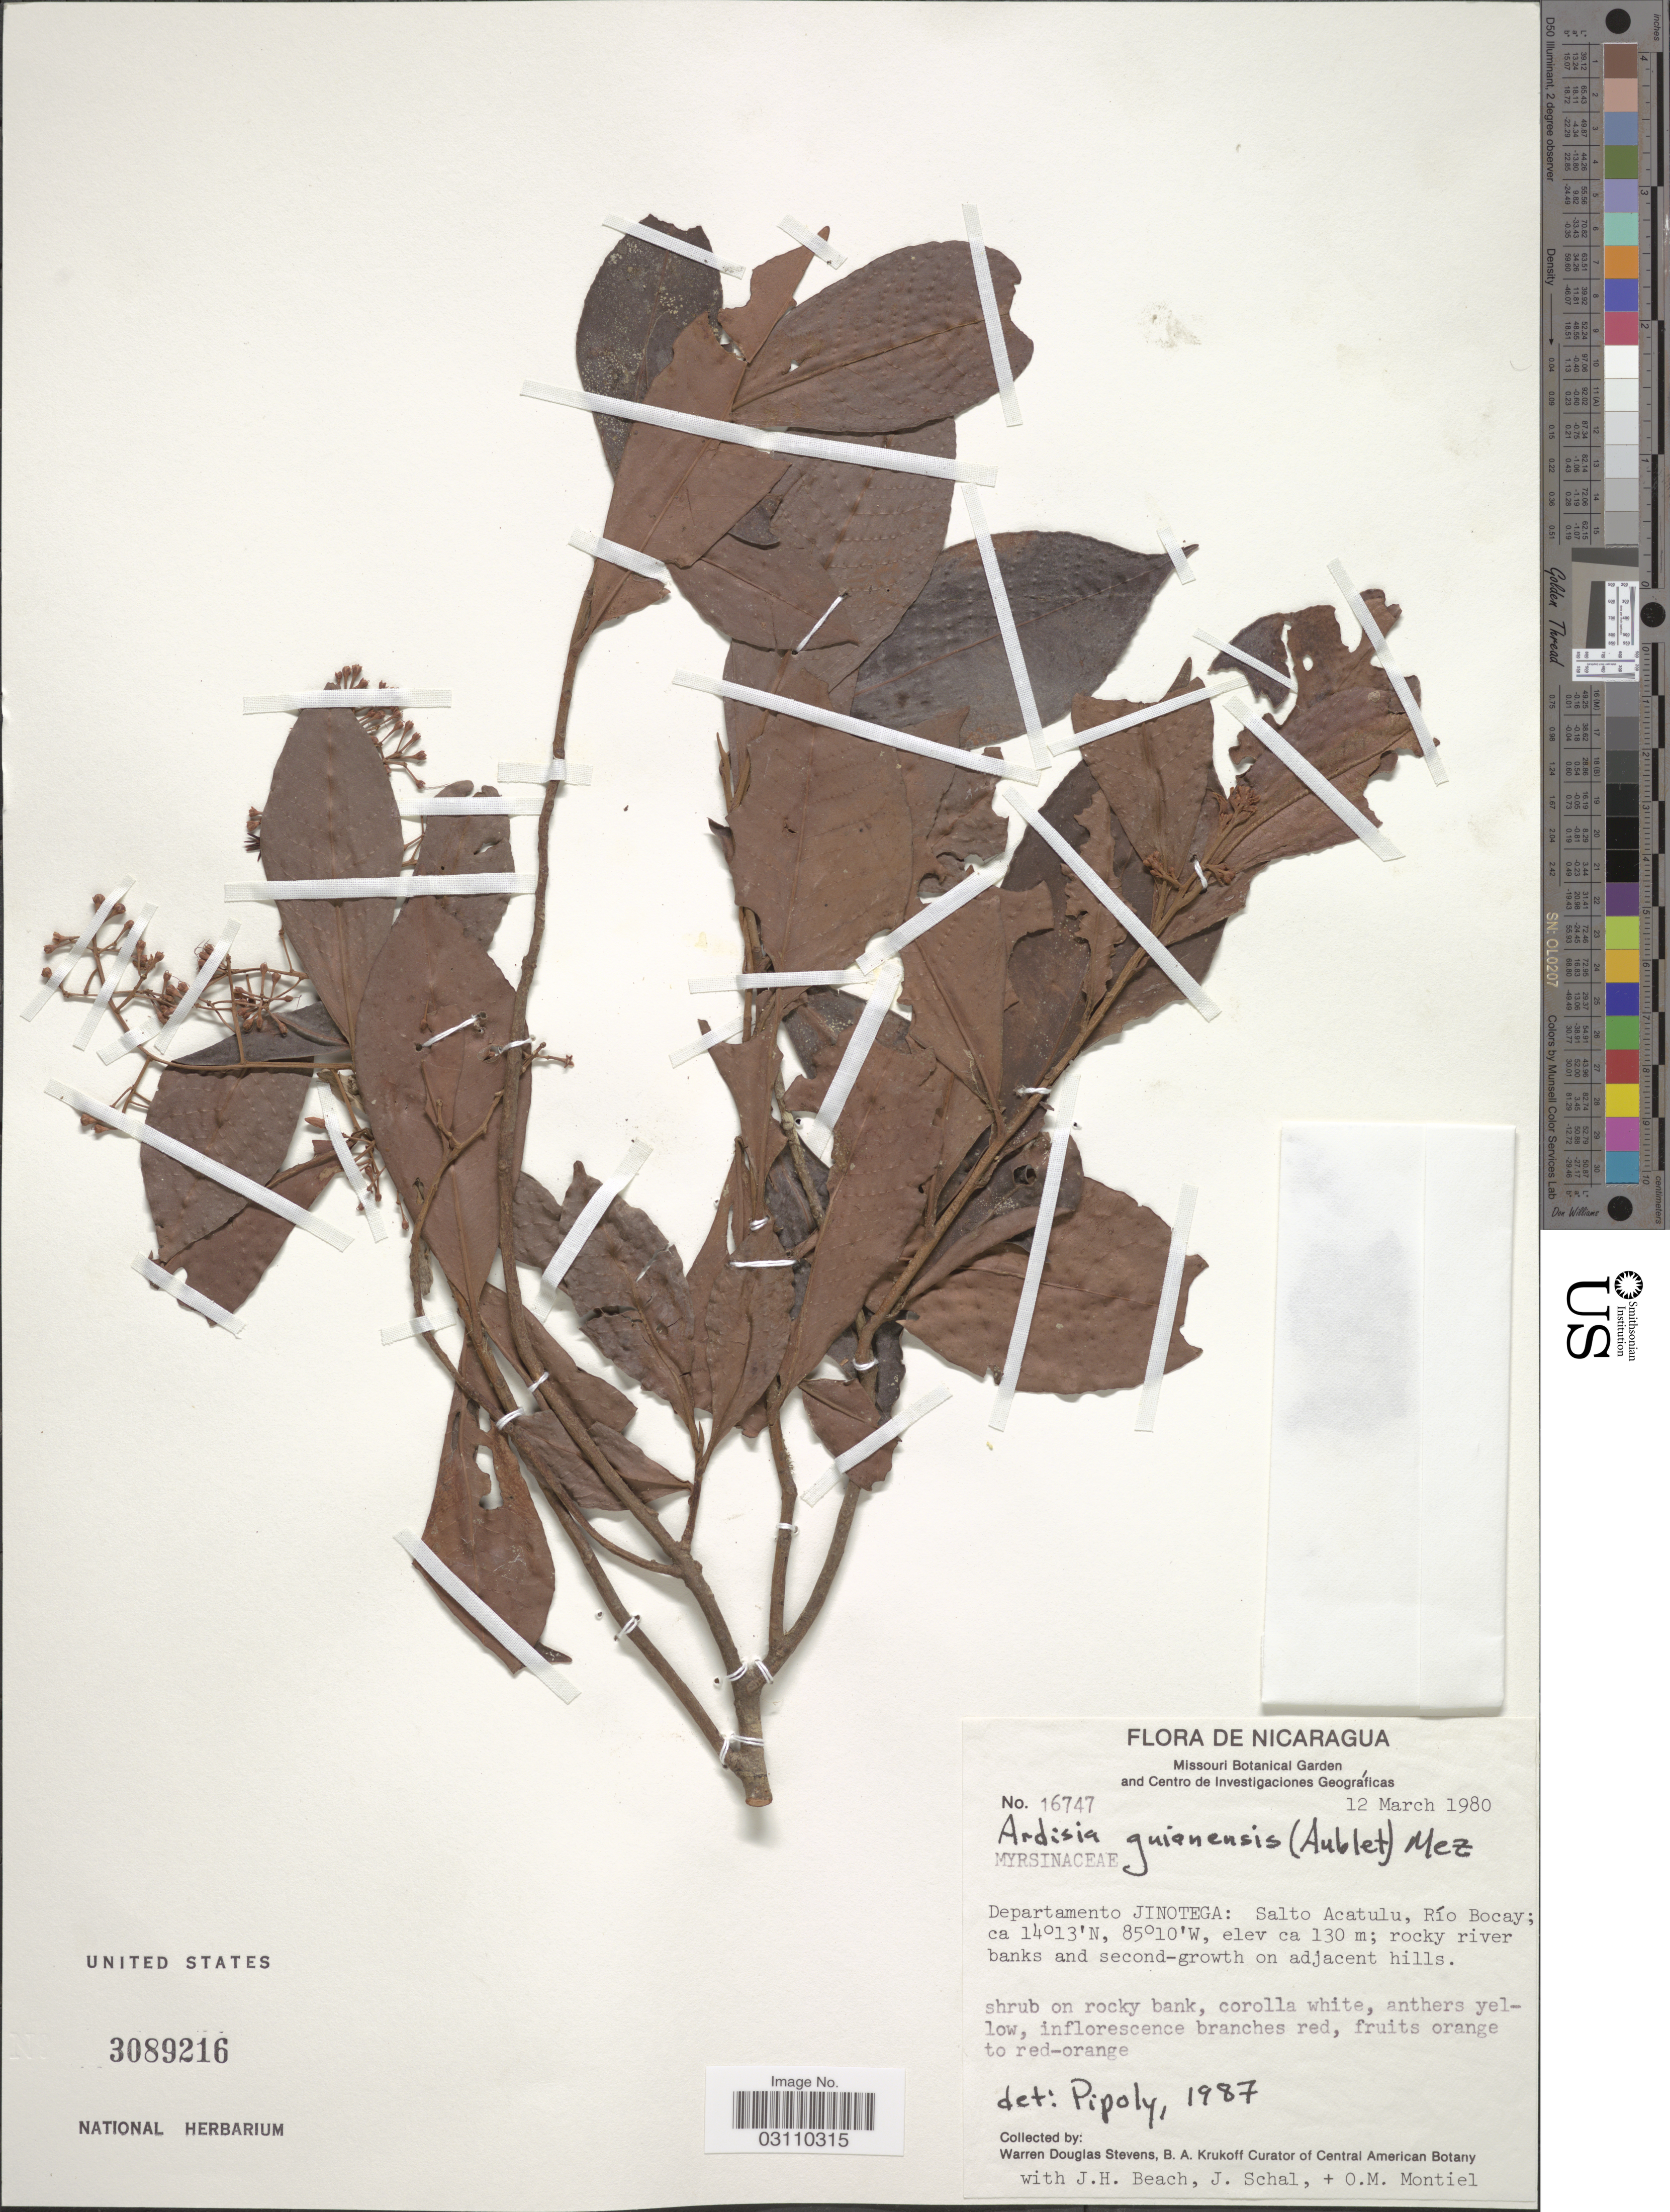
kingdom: Plantae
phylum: Tracheophyta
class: Magnoliopsida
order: Ericales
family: Primulaceae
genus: Ardisia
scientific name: Ardisia guianensis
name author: (Aubl.) Mez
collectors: W. D. Stevens, J. Beach, J. Schal & O. Montiel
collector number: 16747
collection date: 1980-03-12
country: Nicaragua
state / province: Jinotega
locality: Departamento Jinotega: Salto Acatulu, Río Bocay.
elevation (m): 130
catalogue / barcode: US 3089216